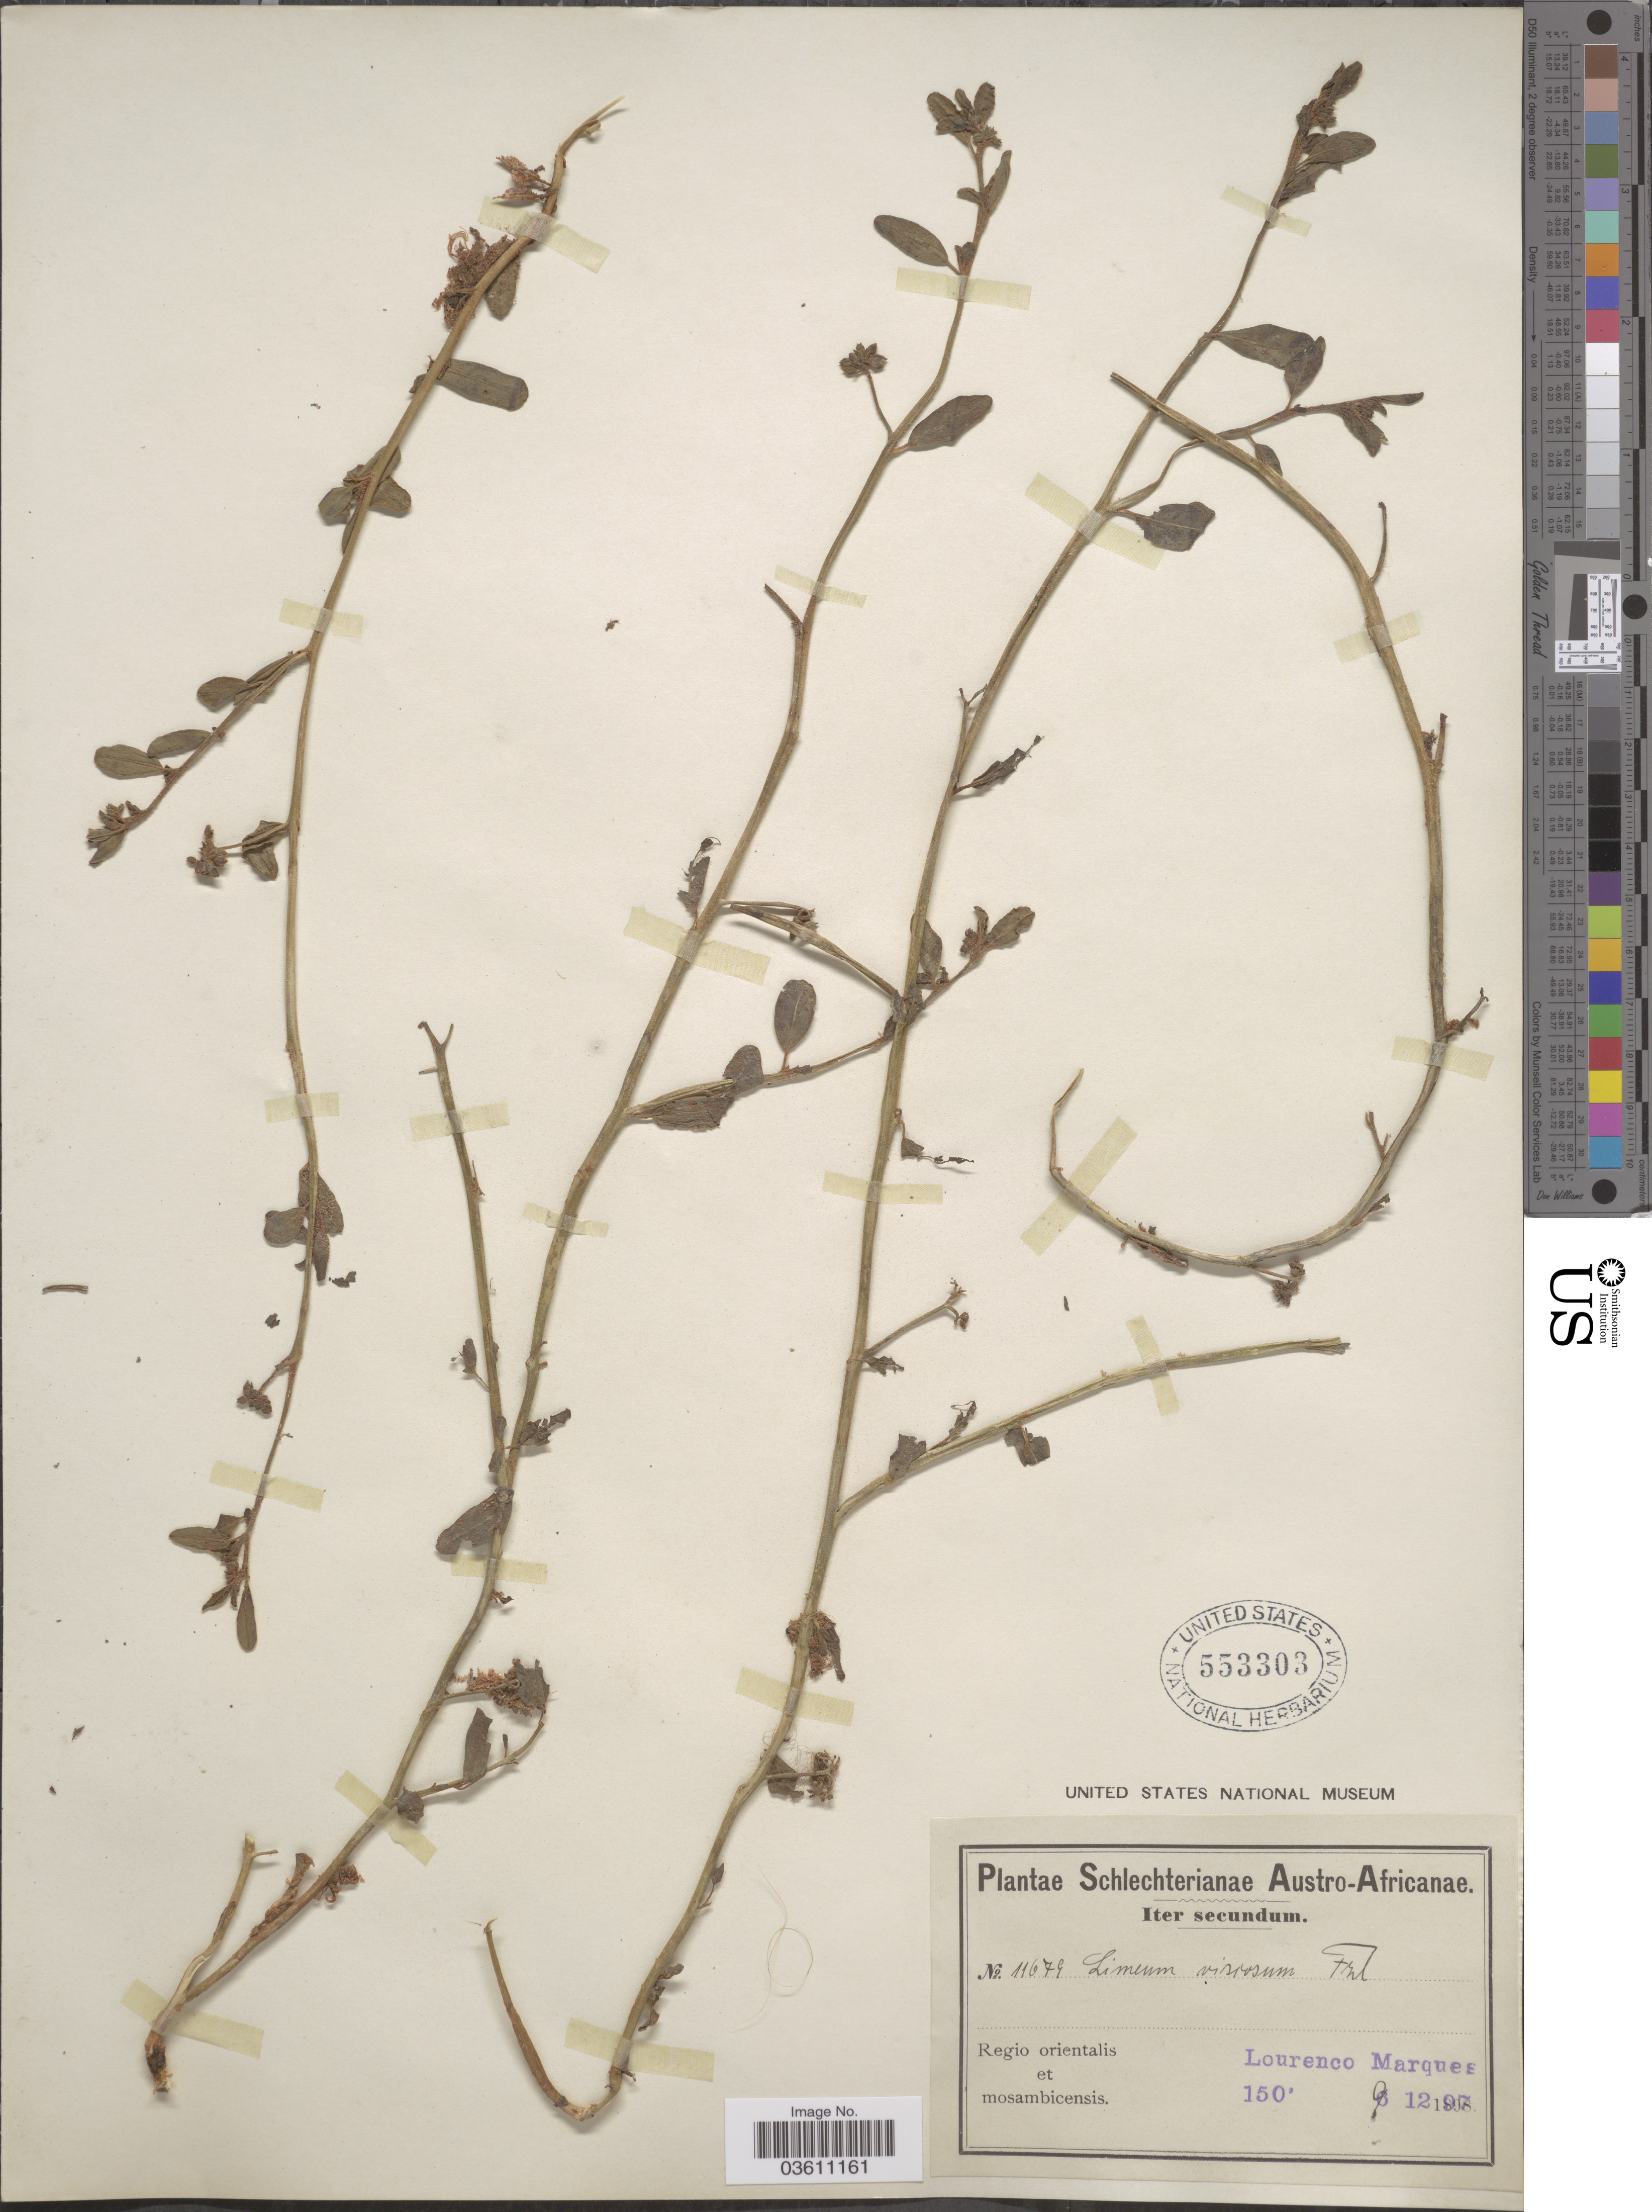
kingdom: Plantae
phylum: Tracheophyta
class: Magnoliopsida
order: Caryophyllales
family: Limeaceae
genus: Limeum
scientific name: Limeum natalense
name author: G. Schellenb.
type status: Isosyntype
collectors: F. R. R. Schlechter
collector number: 11679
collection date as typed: Transcribed d/m/y: 9/12/97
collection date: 1897-12-09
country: Mozambique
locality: Austro-Africanae. Regio orientalis et mosambicensis. Lourenco Marques.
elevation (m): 46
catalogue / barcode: US 553303